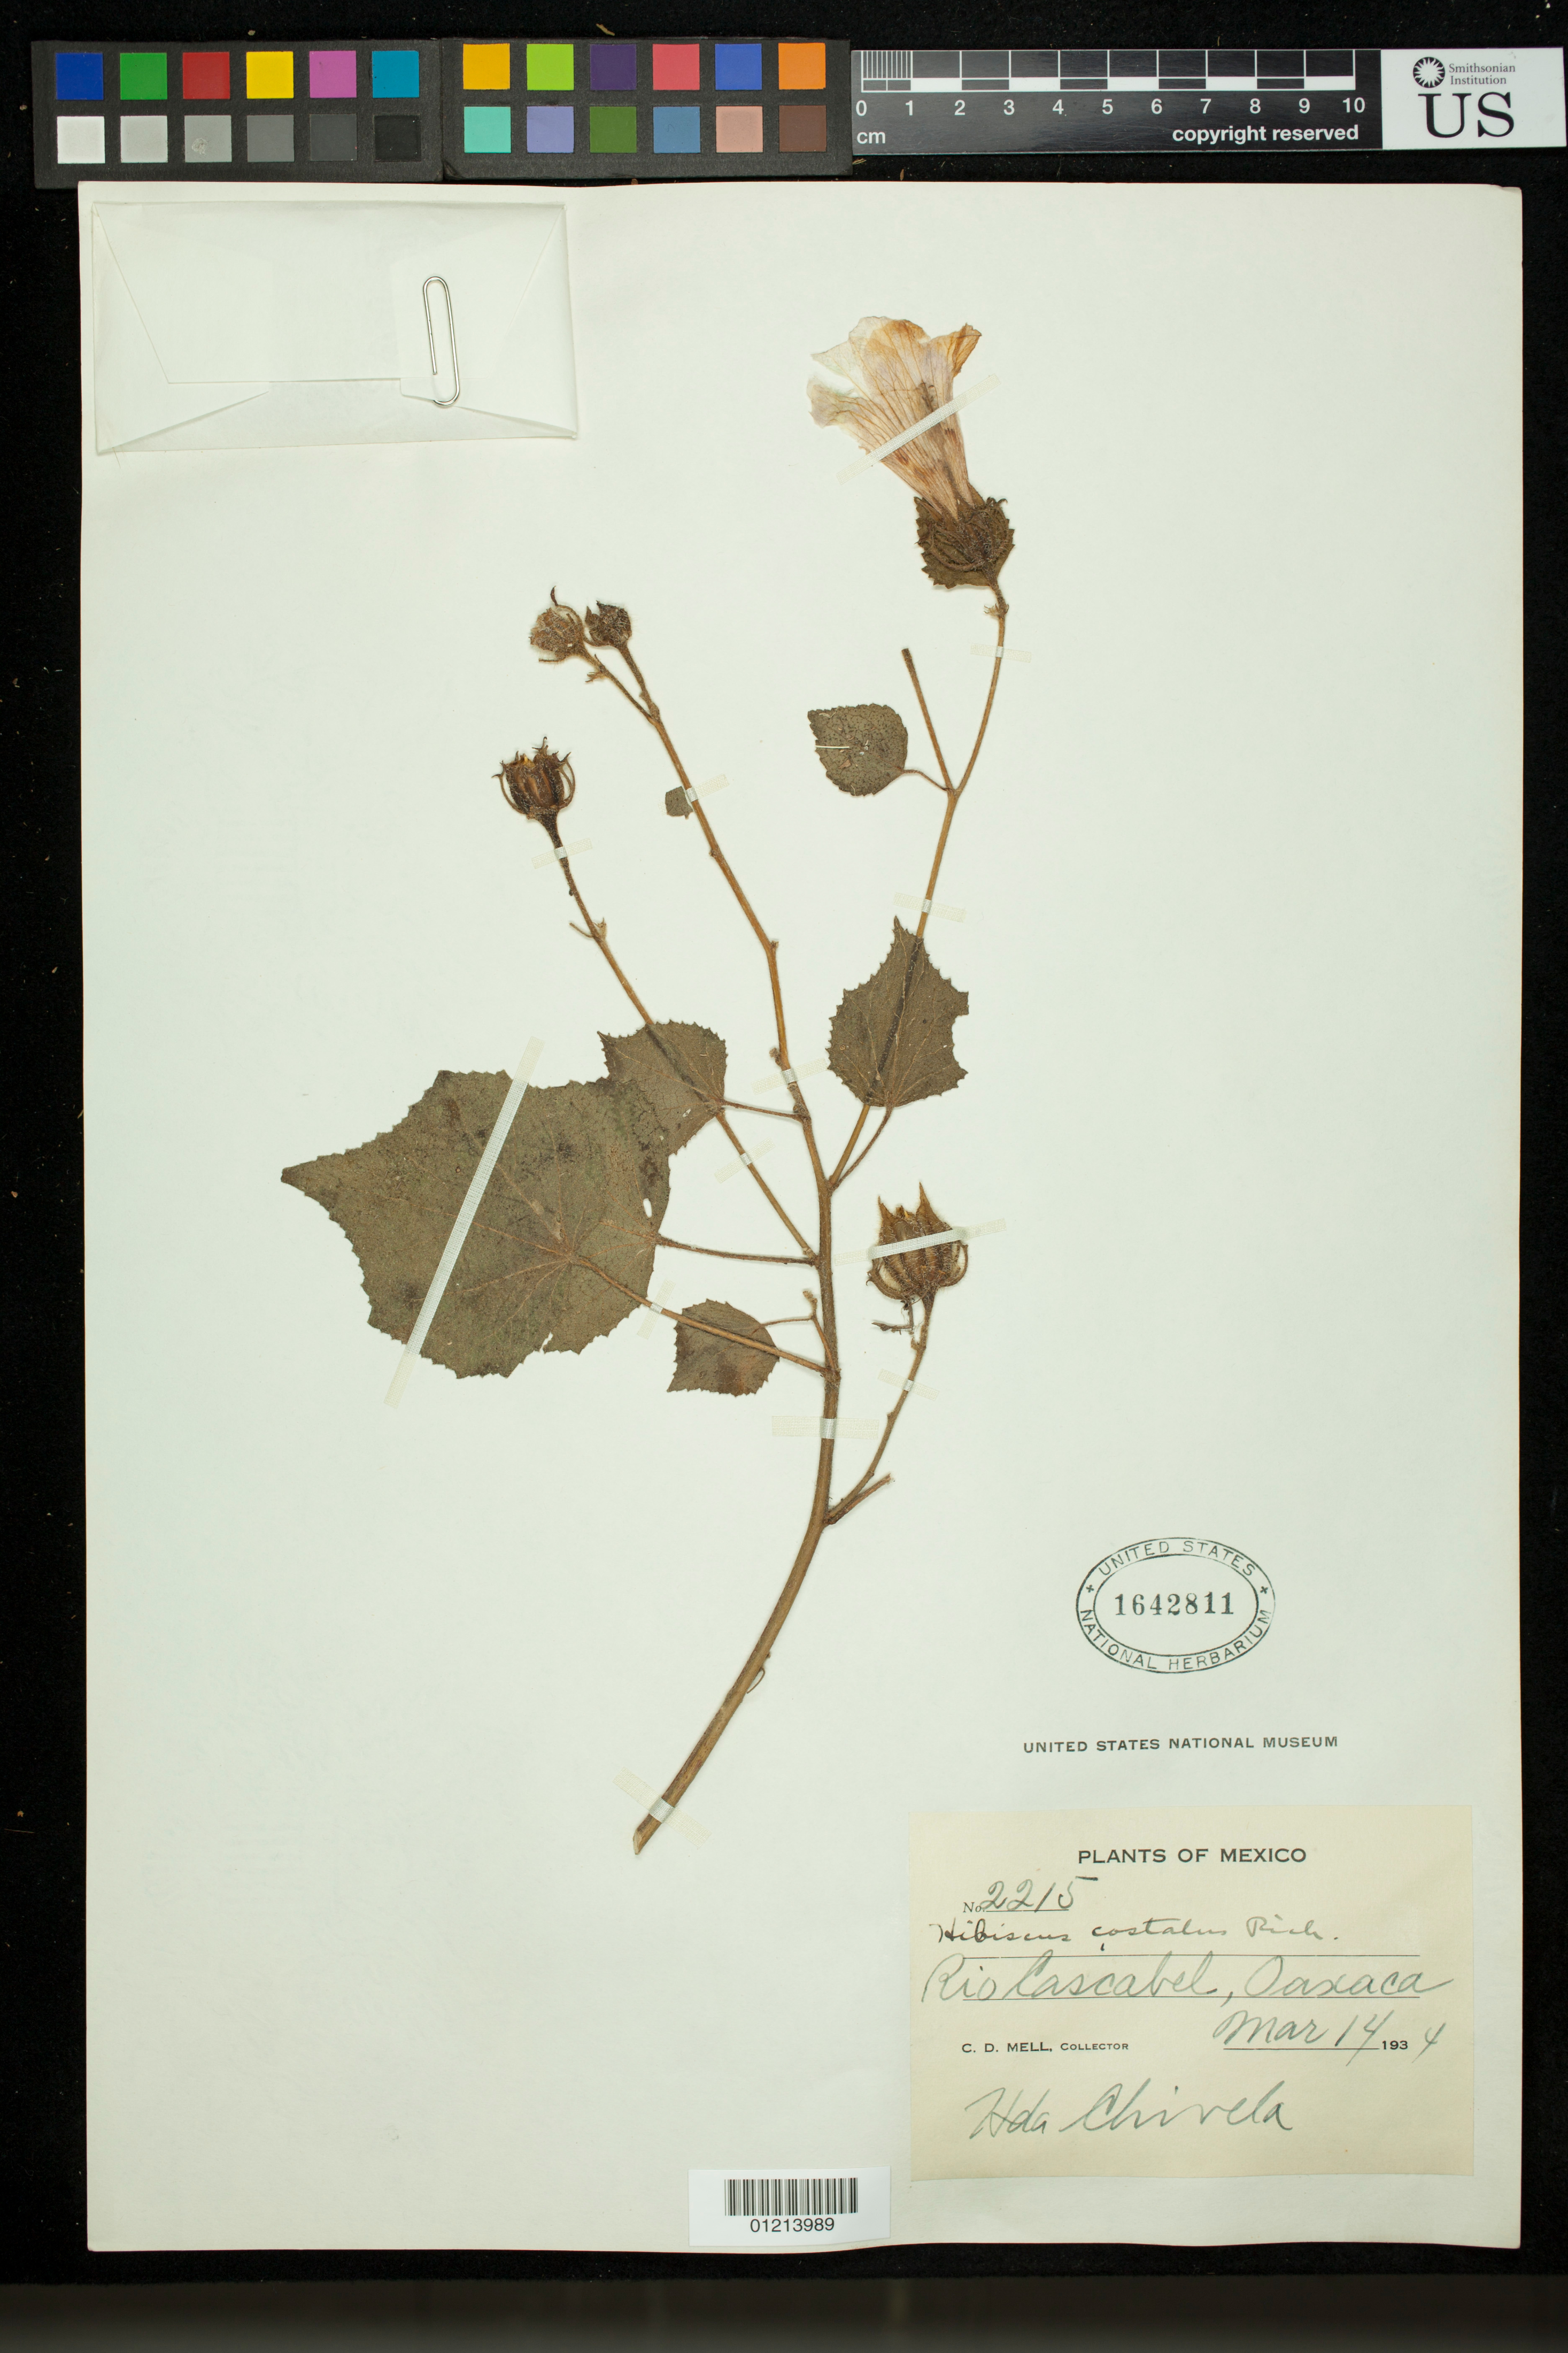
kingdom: Plantae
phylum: Tracheophyta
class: Magnoliopsida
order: Malvales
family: Malvaceae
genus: Sabdariffa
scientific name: Sabdariffa costata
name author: (A. Rich.) M.M. Hanes & R.L. Barrett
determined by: Dorr, Laurence J., Curator (BOT), Smithsonian Institution - National Museum of Natural History (UNITED STATES)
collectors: C. D. Mell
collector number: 2215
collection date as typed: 14 Mar 1934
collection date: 1934-03-14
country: Mexico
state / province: Oaxaca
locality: Rio Cascabel, Hda Chivela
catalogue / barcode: US 1642811